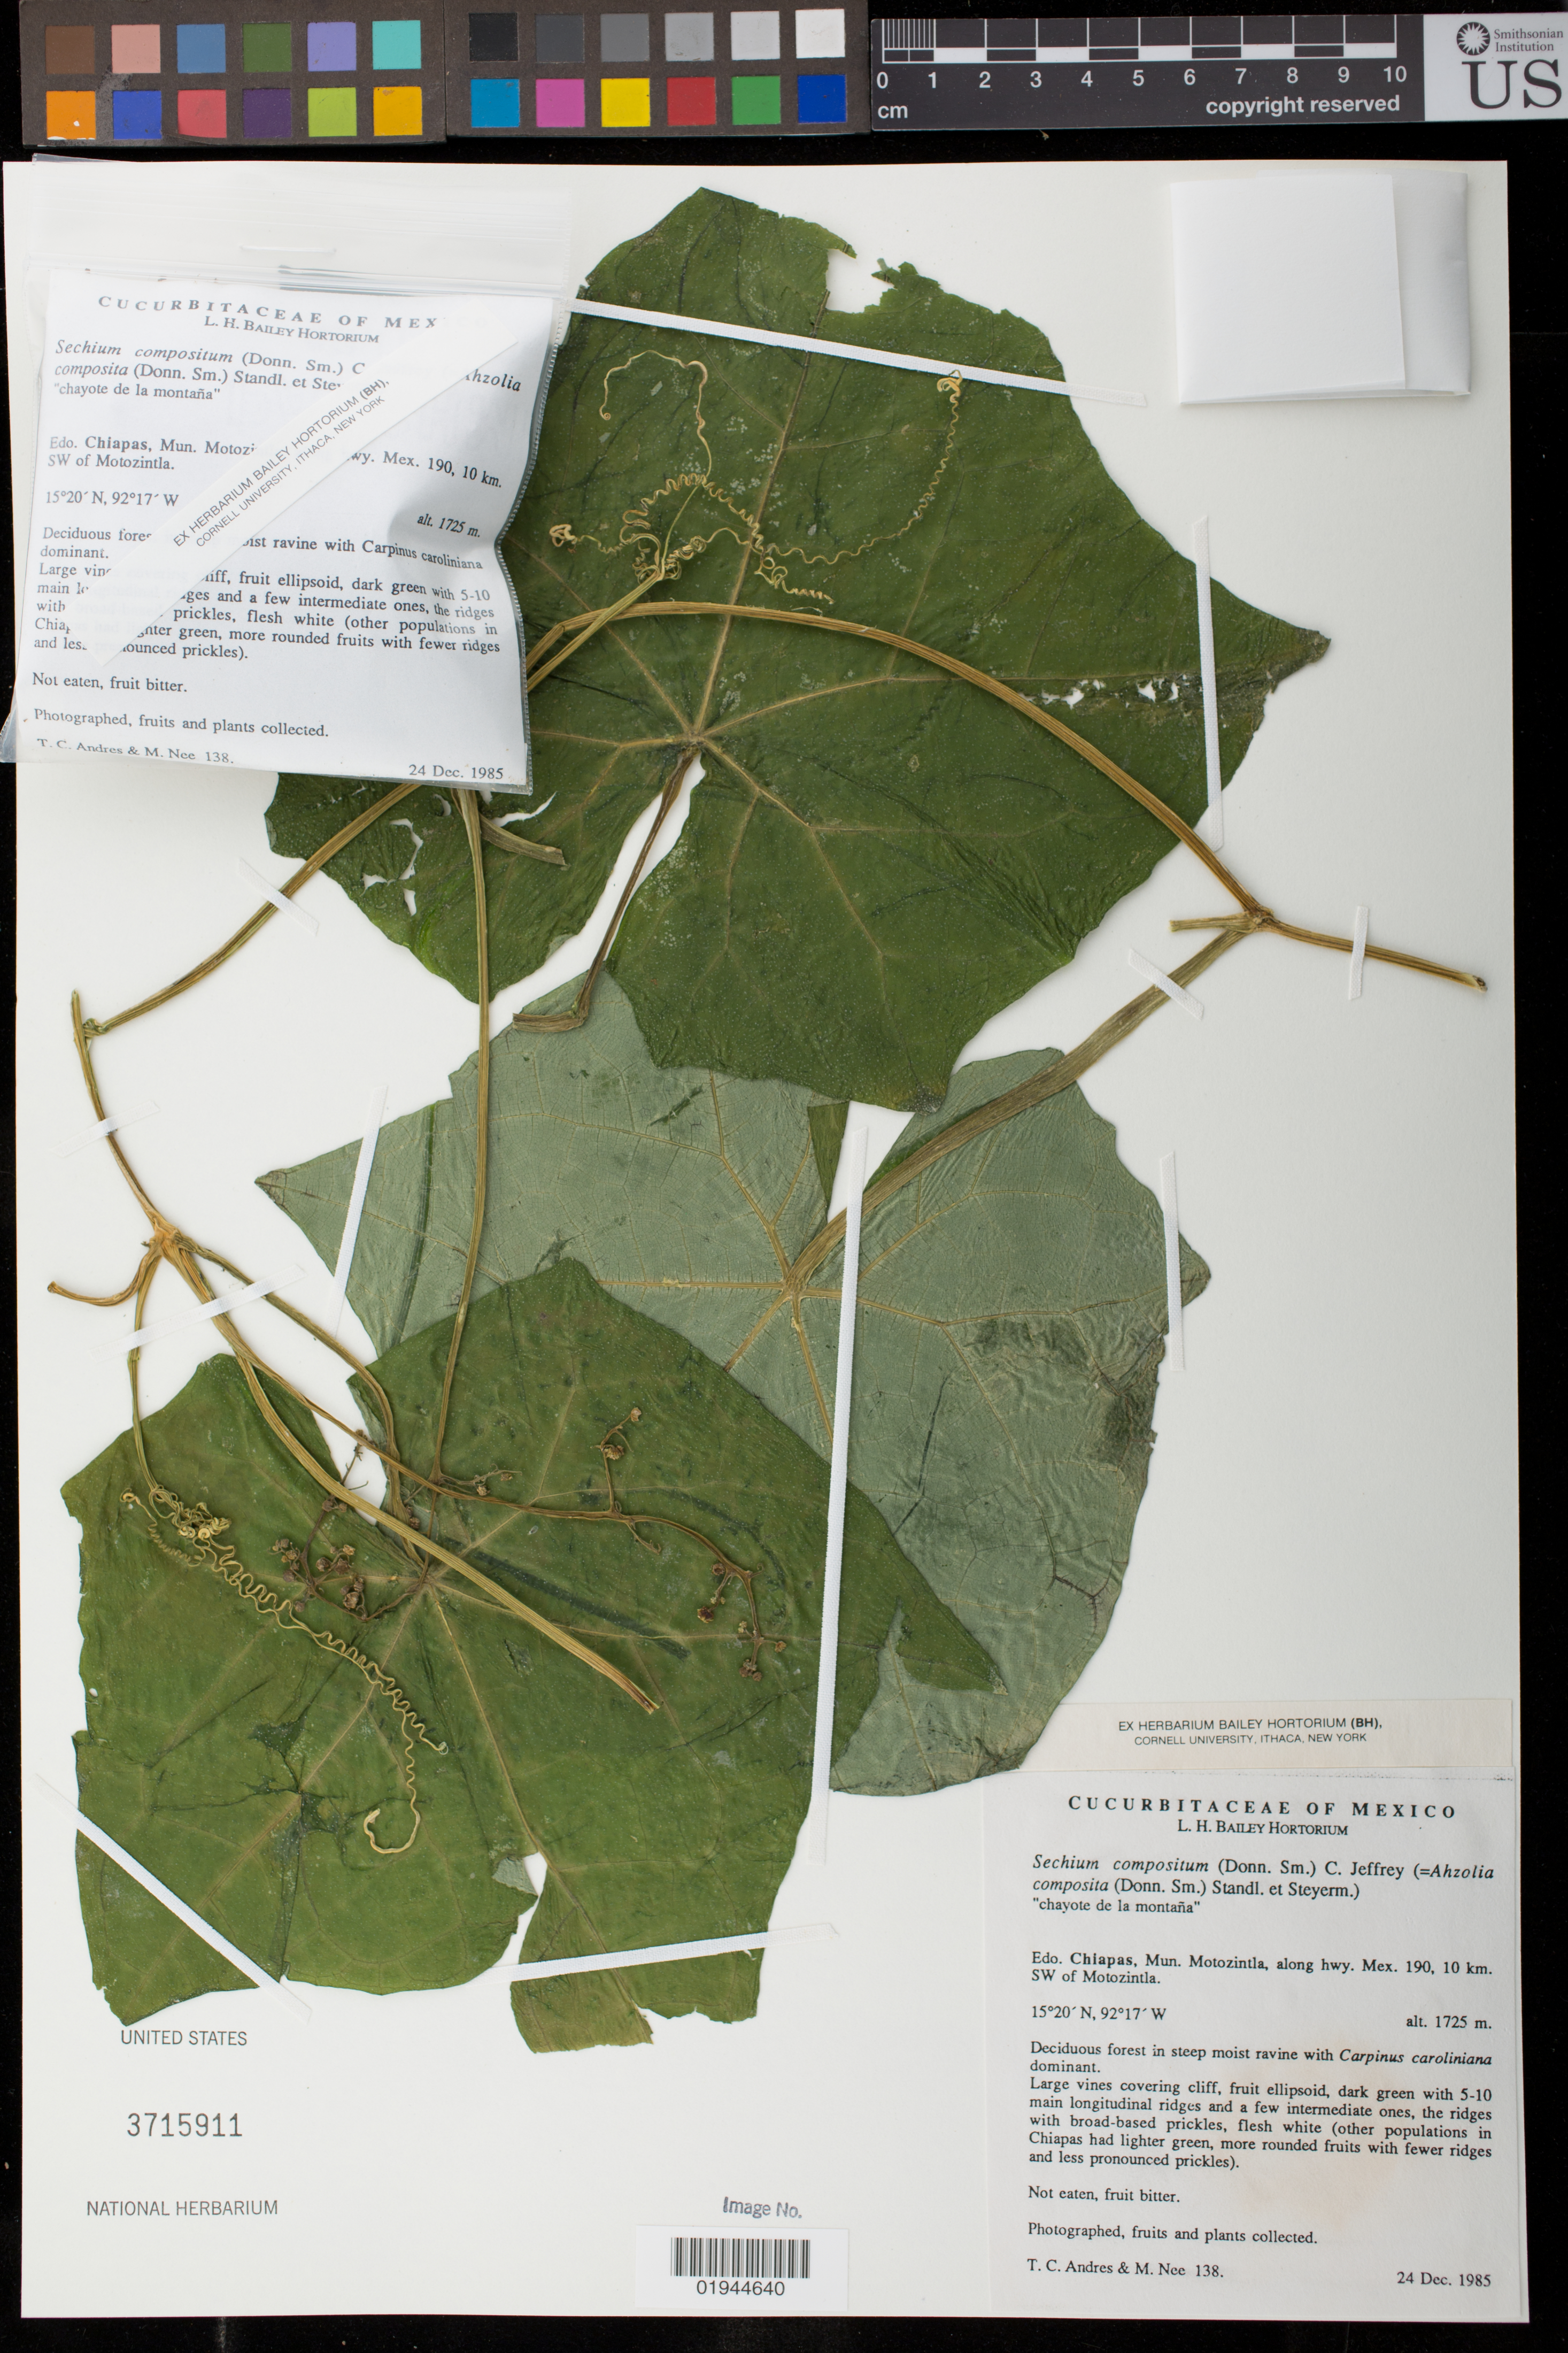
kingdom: Plantae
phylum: Tracheophyta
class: Magnoliopsida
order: Cucurbitales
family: Cucurbitaceae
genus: Sechium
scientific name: Sechium compositum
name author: (Donn. Sm.) C. Jeffrey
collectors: T. C. Andres & M. Nee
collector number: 138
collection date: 1985-12-24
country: Mexico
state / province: Chiapas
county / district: Motozintla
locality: along hwy. Mex. 190, 10 km. SW of Motozintla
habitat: deciduous forest in steep moist ravine with Carpinus caroliniana dominant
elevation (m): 1725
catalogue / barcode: US 3715911